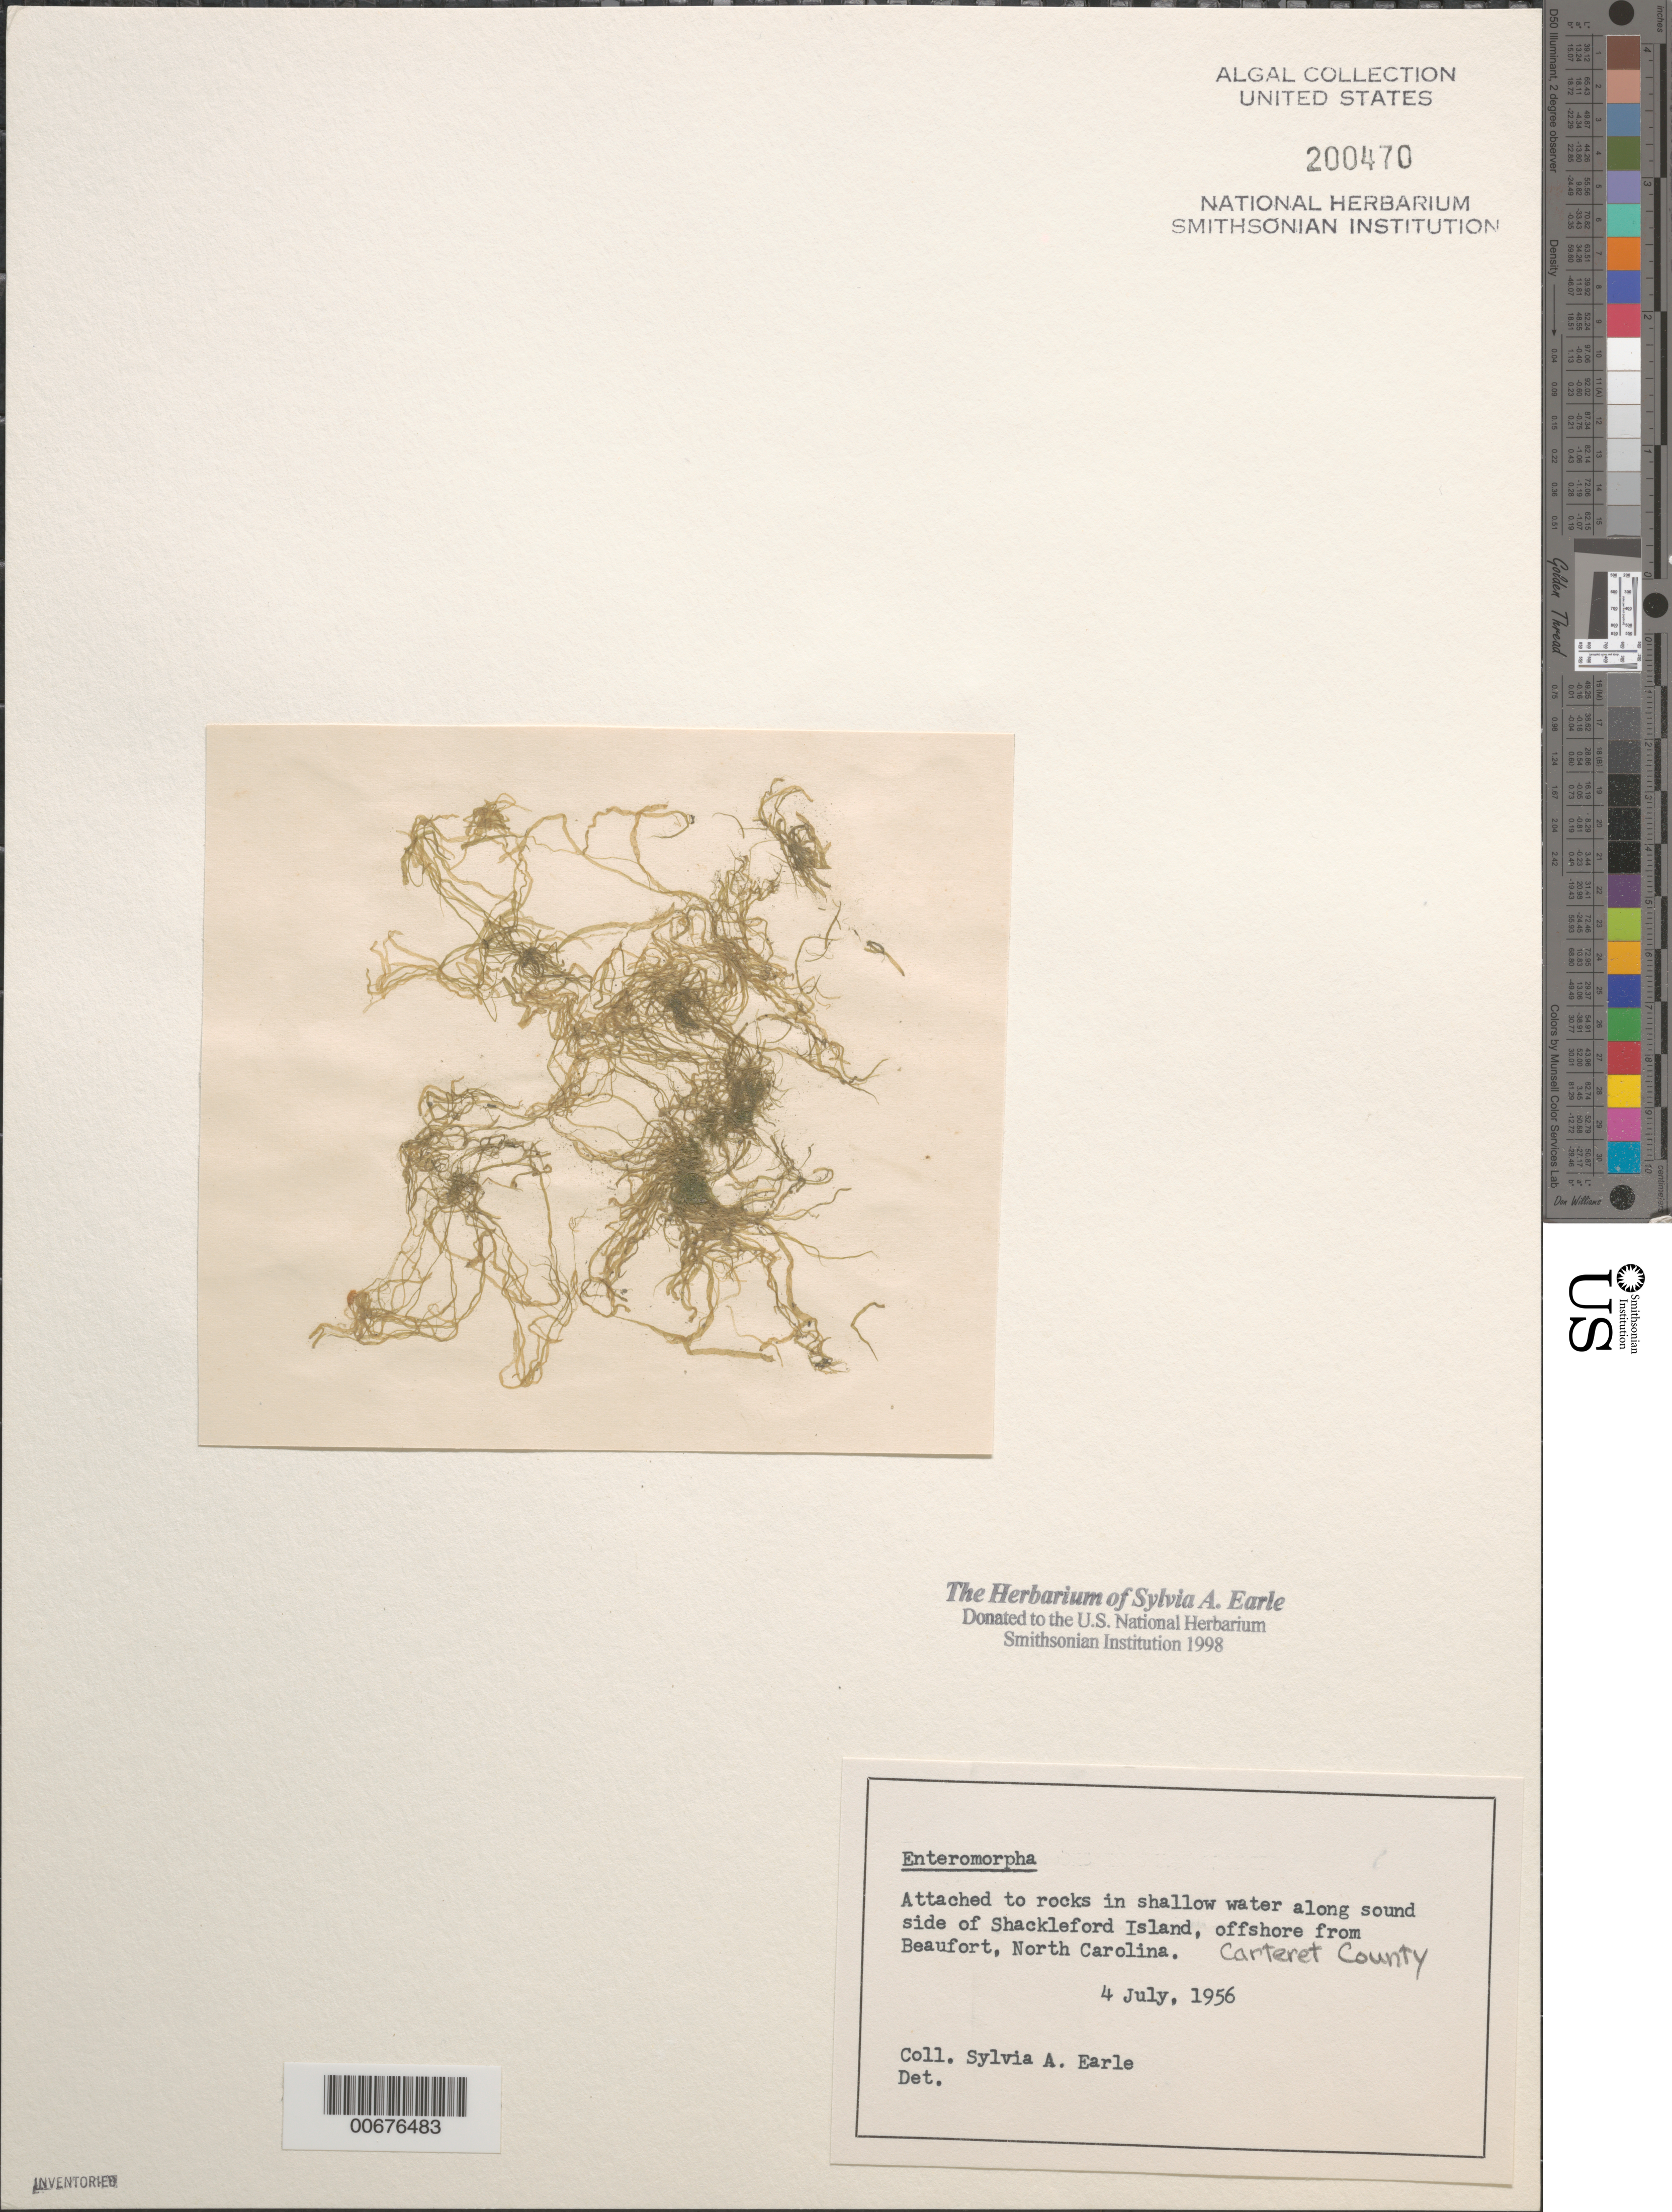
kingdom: Plantae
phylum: Chlorophyta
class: Ulvophyceae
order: Ulvales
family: Ulvaceae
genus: Ulva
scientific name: Ulva sp.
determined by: Algae name updating Project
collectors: S. A. Earle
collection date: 1956-07-04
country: United States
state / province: North Carolina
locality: Attached to rocks in shallow water along sound side of Shackleford Island, offshore from Beaufort. Carteret County.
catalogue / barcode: US 200470